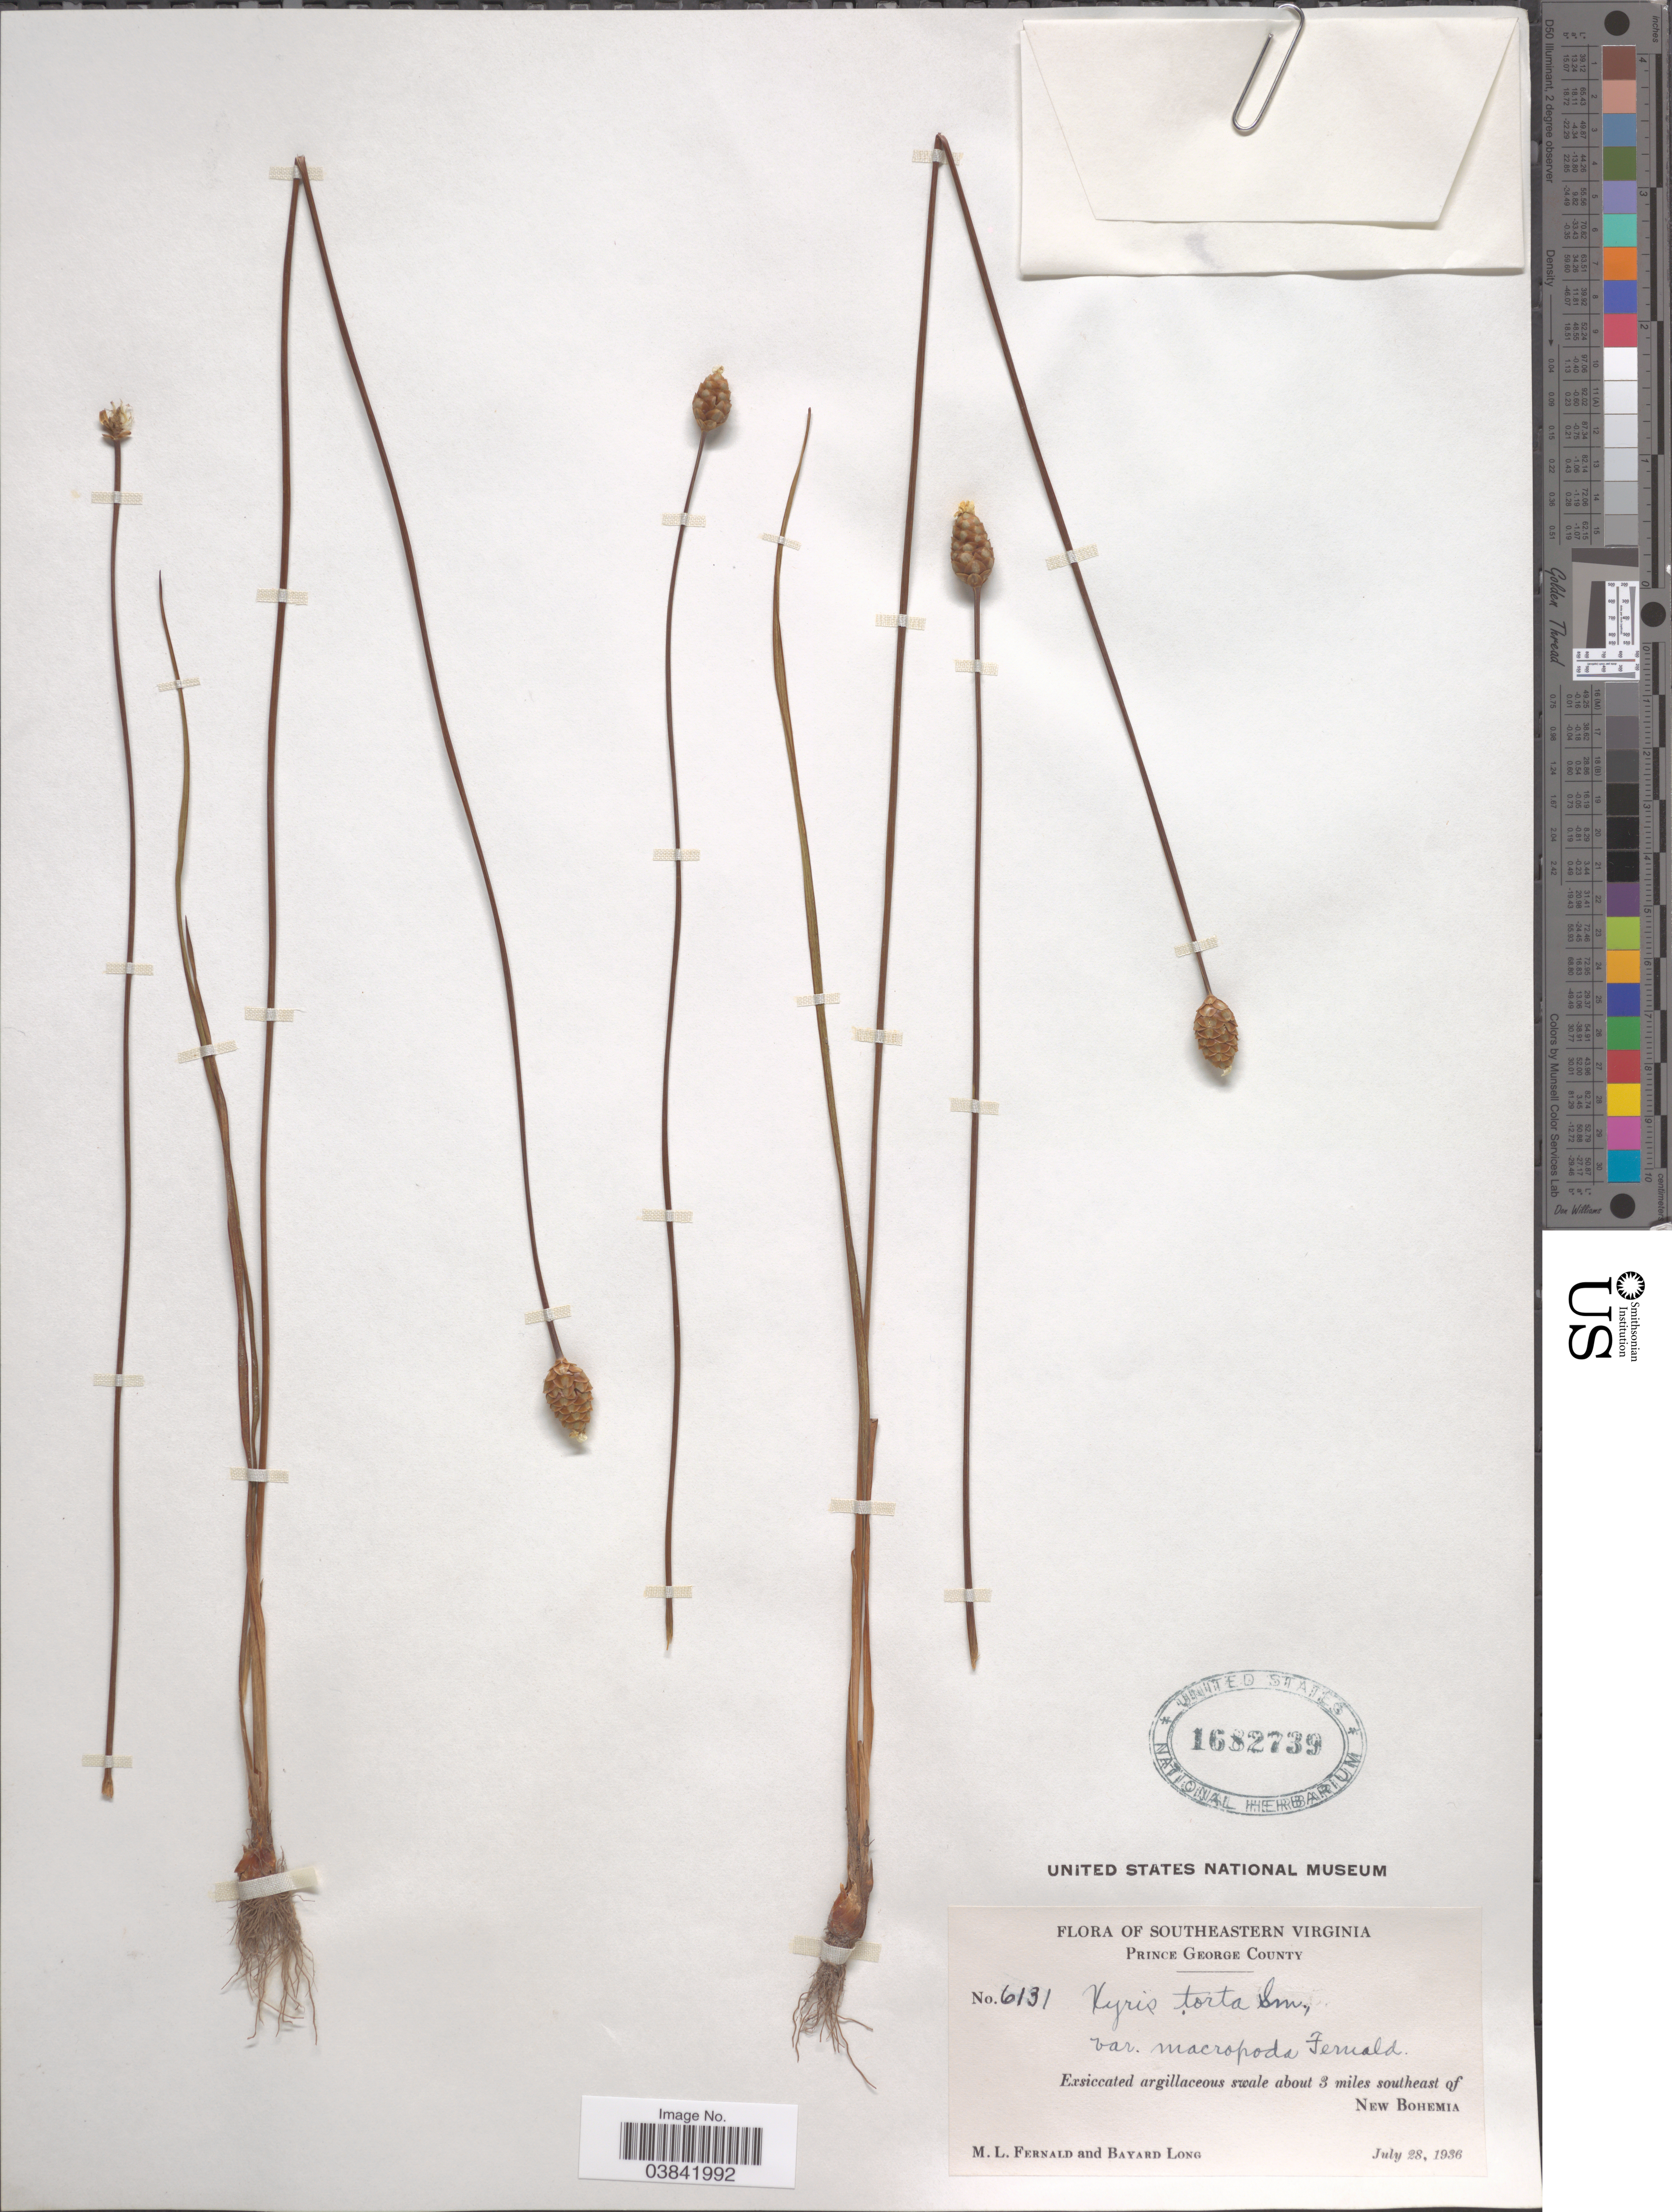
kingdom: Plantae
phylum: Tracheophyta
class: Liliopsida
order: Poales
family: Xyridaceae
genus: Xyris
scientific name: Xyris torta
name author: Sm.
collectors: M. L. Fernald & B. Long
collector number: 6131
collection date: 1936-07-28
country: United States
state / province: Virginia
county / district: Prince George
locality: Southeastern Virginia. Prince George County. About 3 miles southeast of New Bohemia.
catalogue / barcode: US 1682739